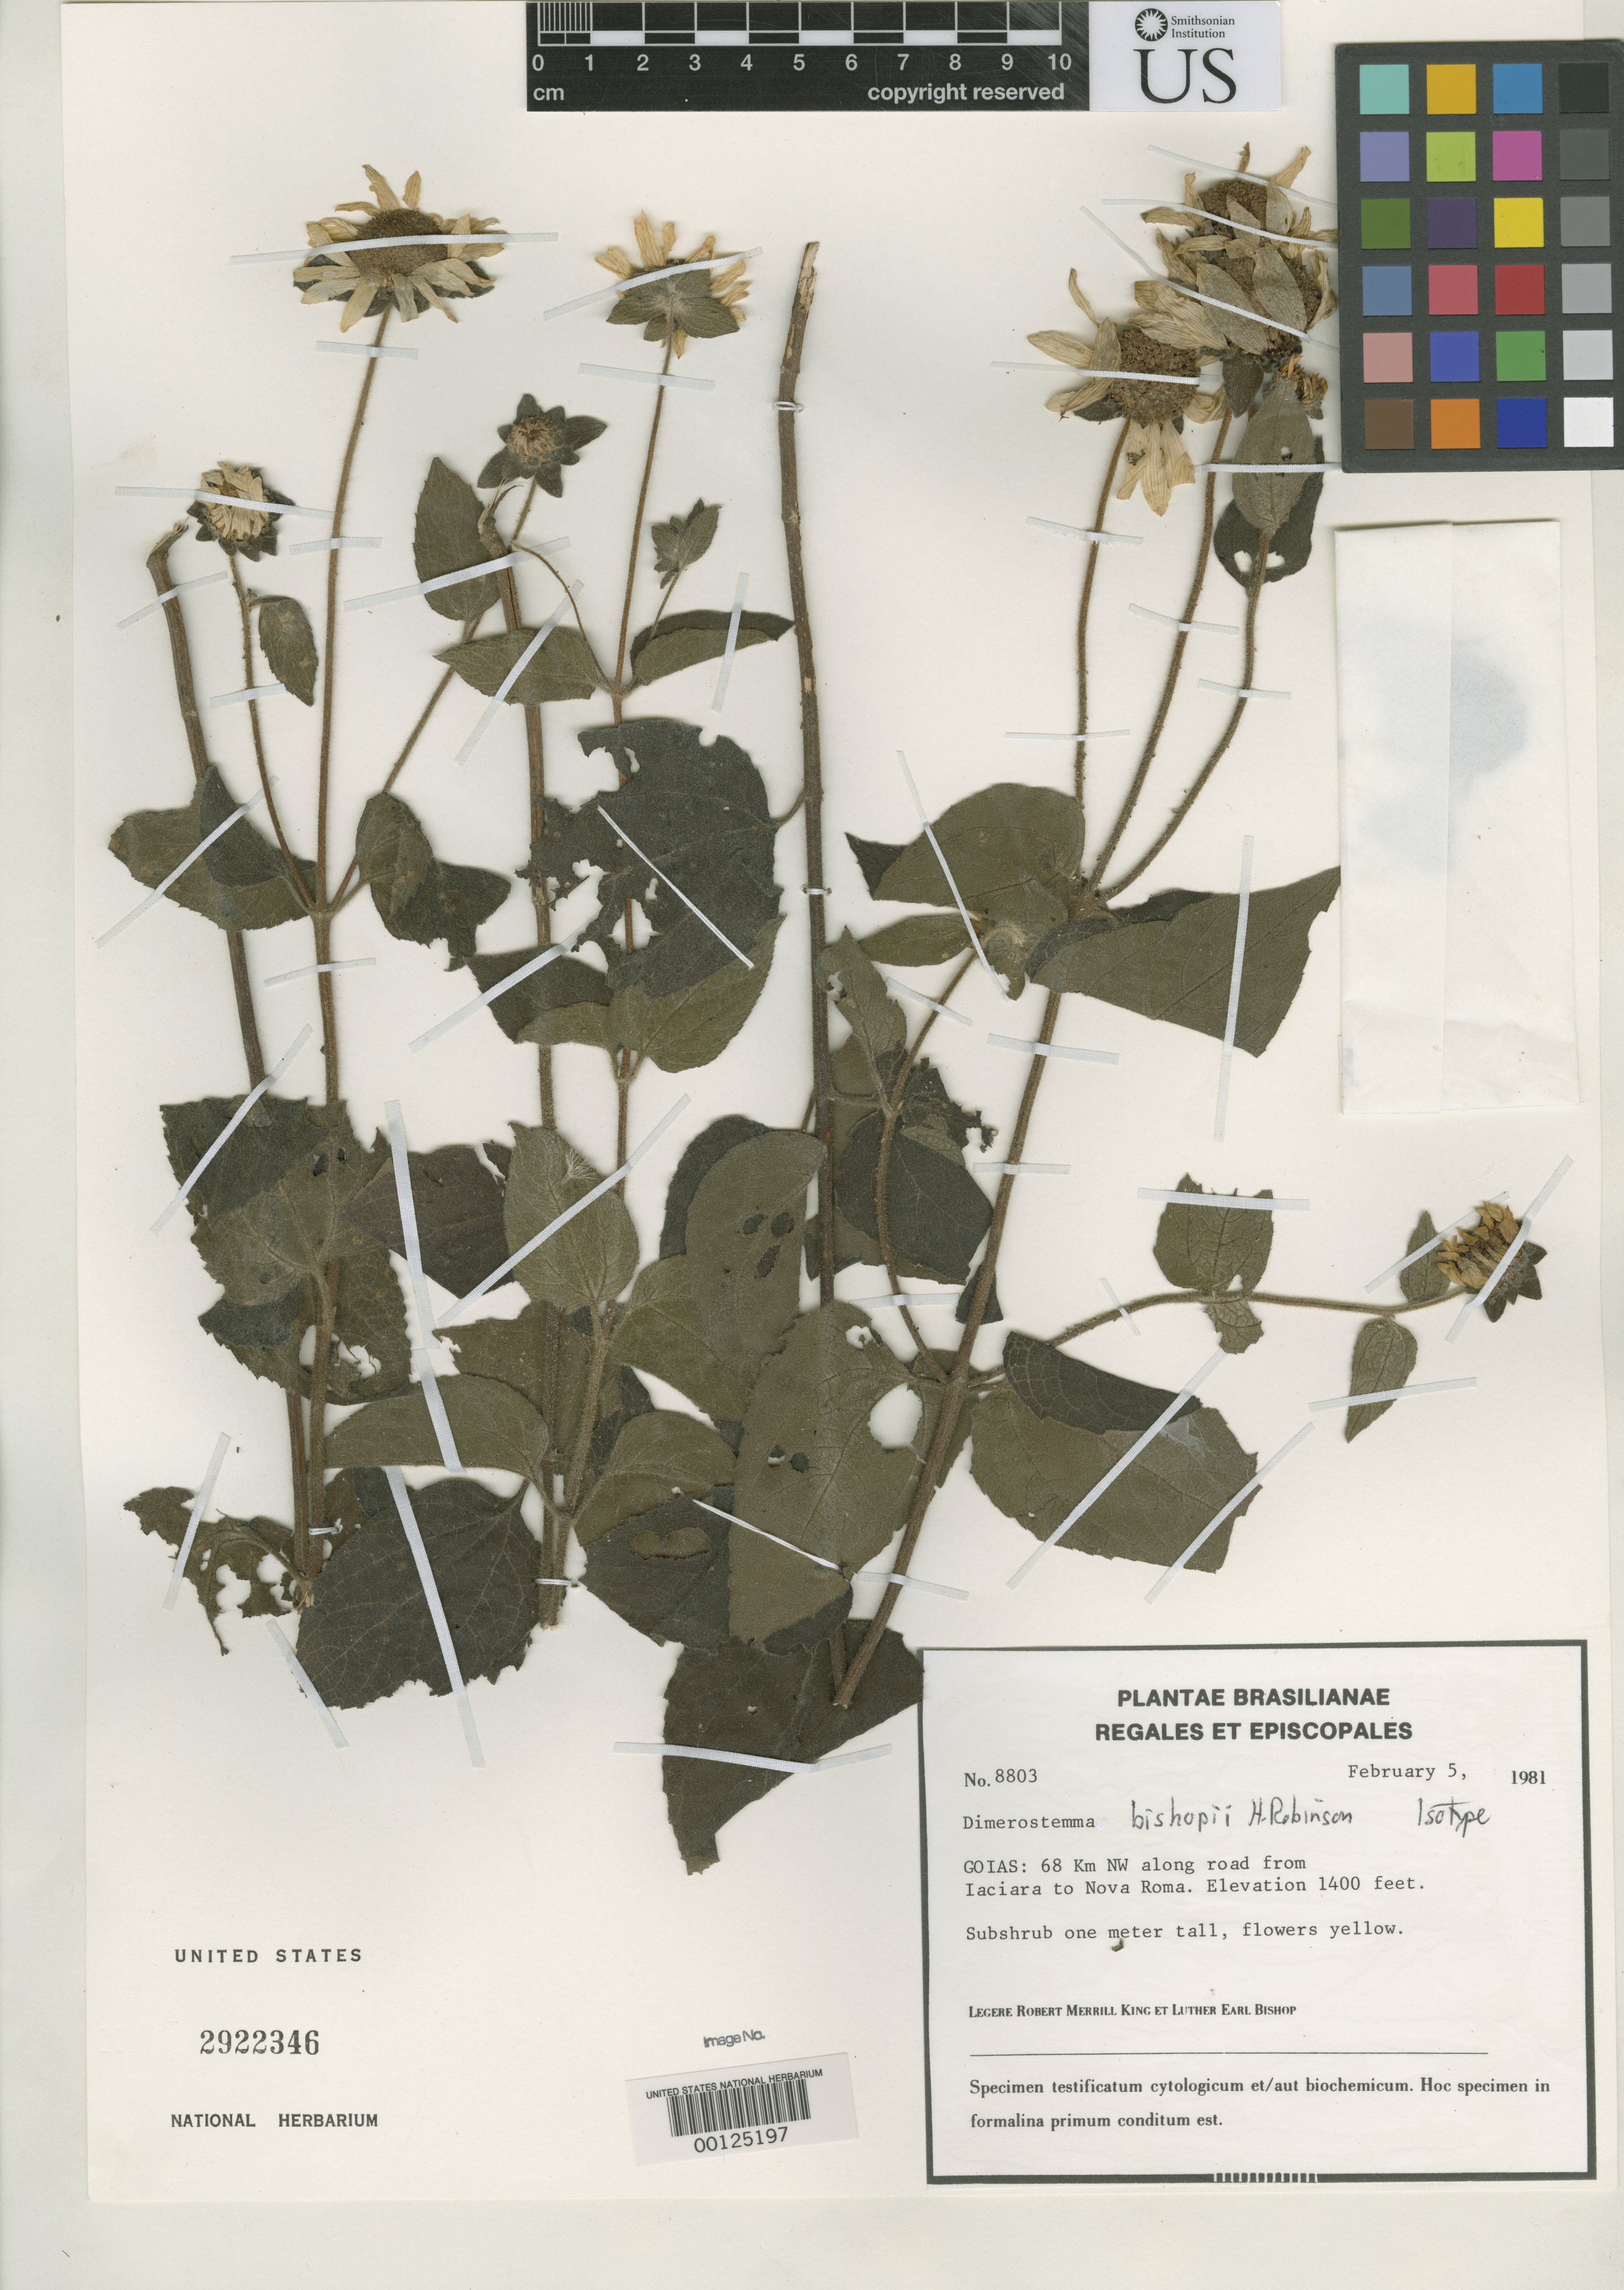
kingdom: Plantae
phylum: Tracheophyta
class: Magnoliopsida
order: Asterales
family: Asteraceae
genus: Dimerostemma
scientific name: Dimerostemma bishopii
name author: H. Rob.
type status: Isotype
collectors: R. M. King & L. E. Bishop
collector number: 8803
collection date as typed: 05 Feb 1981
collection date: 1981-02-05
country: Brazil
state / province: Goiás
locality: Inter Porto Imperial et Lunie, ad flum Tocantins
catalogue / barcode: US 2922346